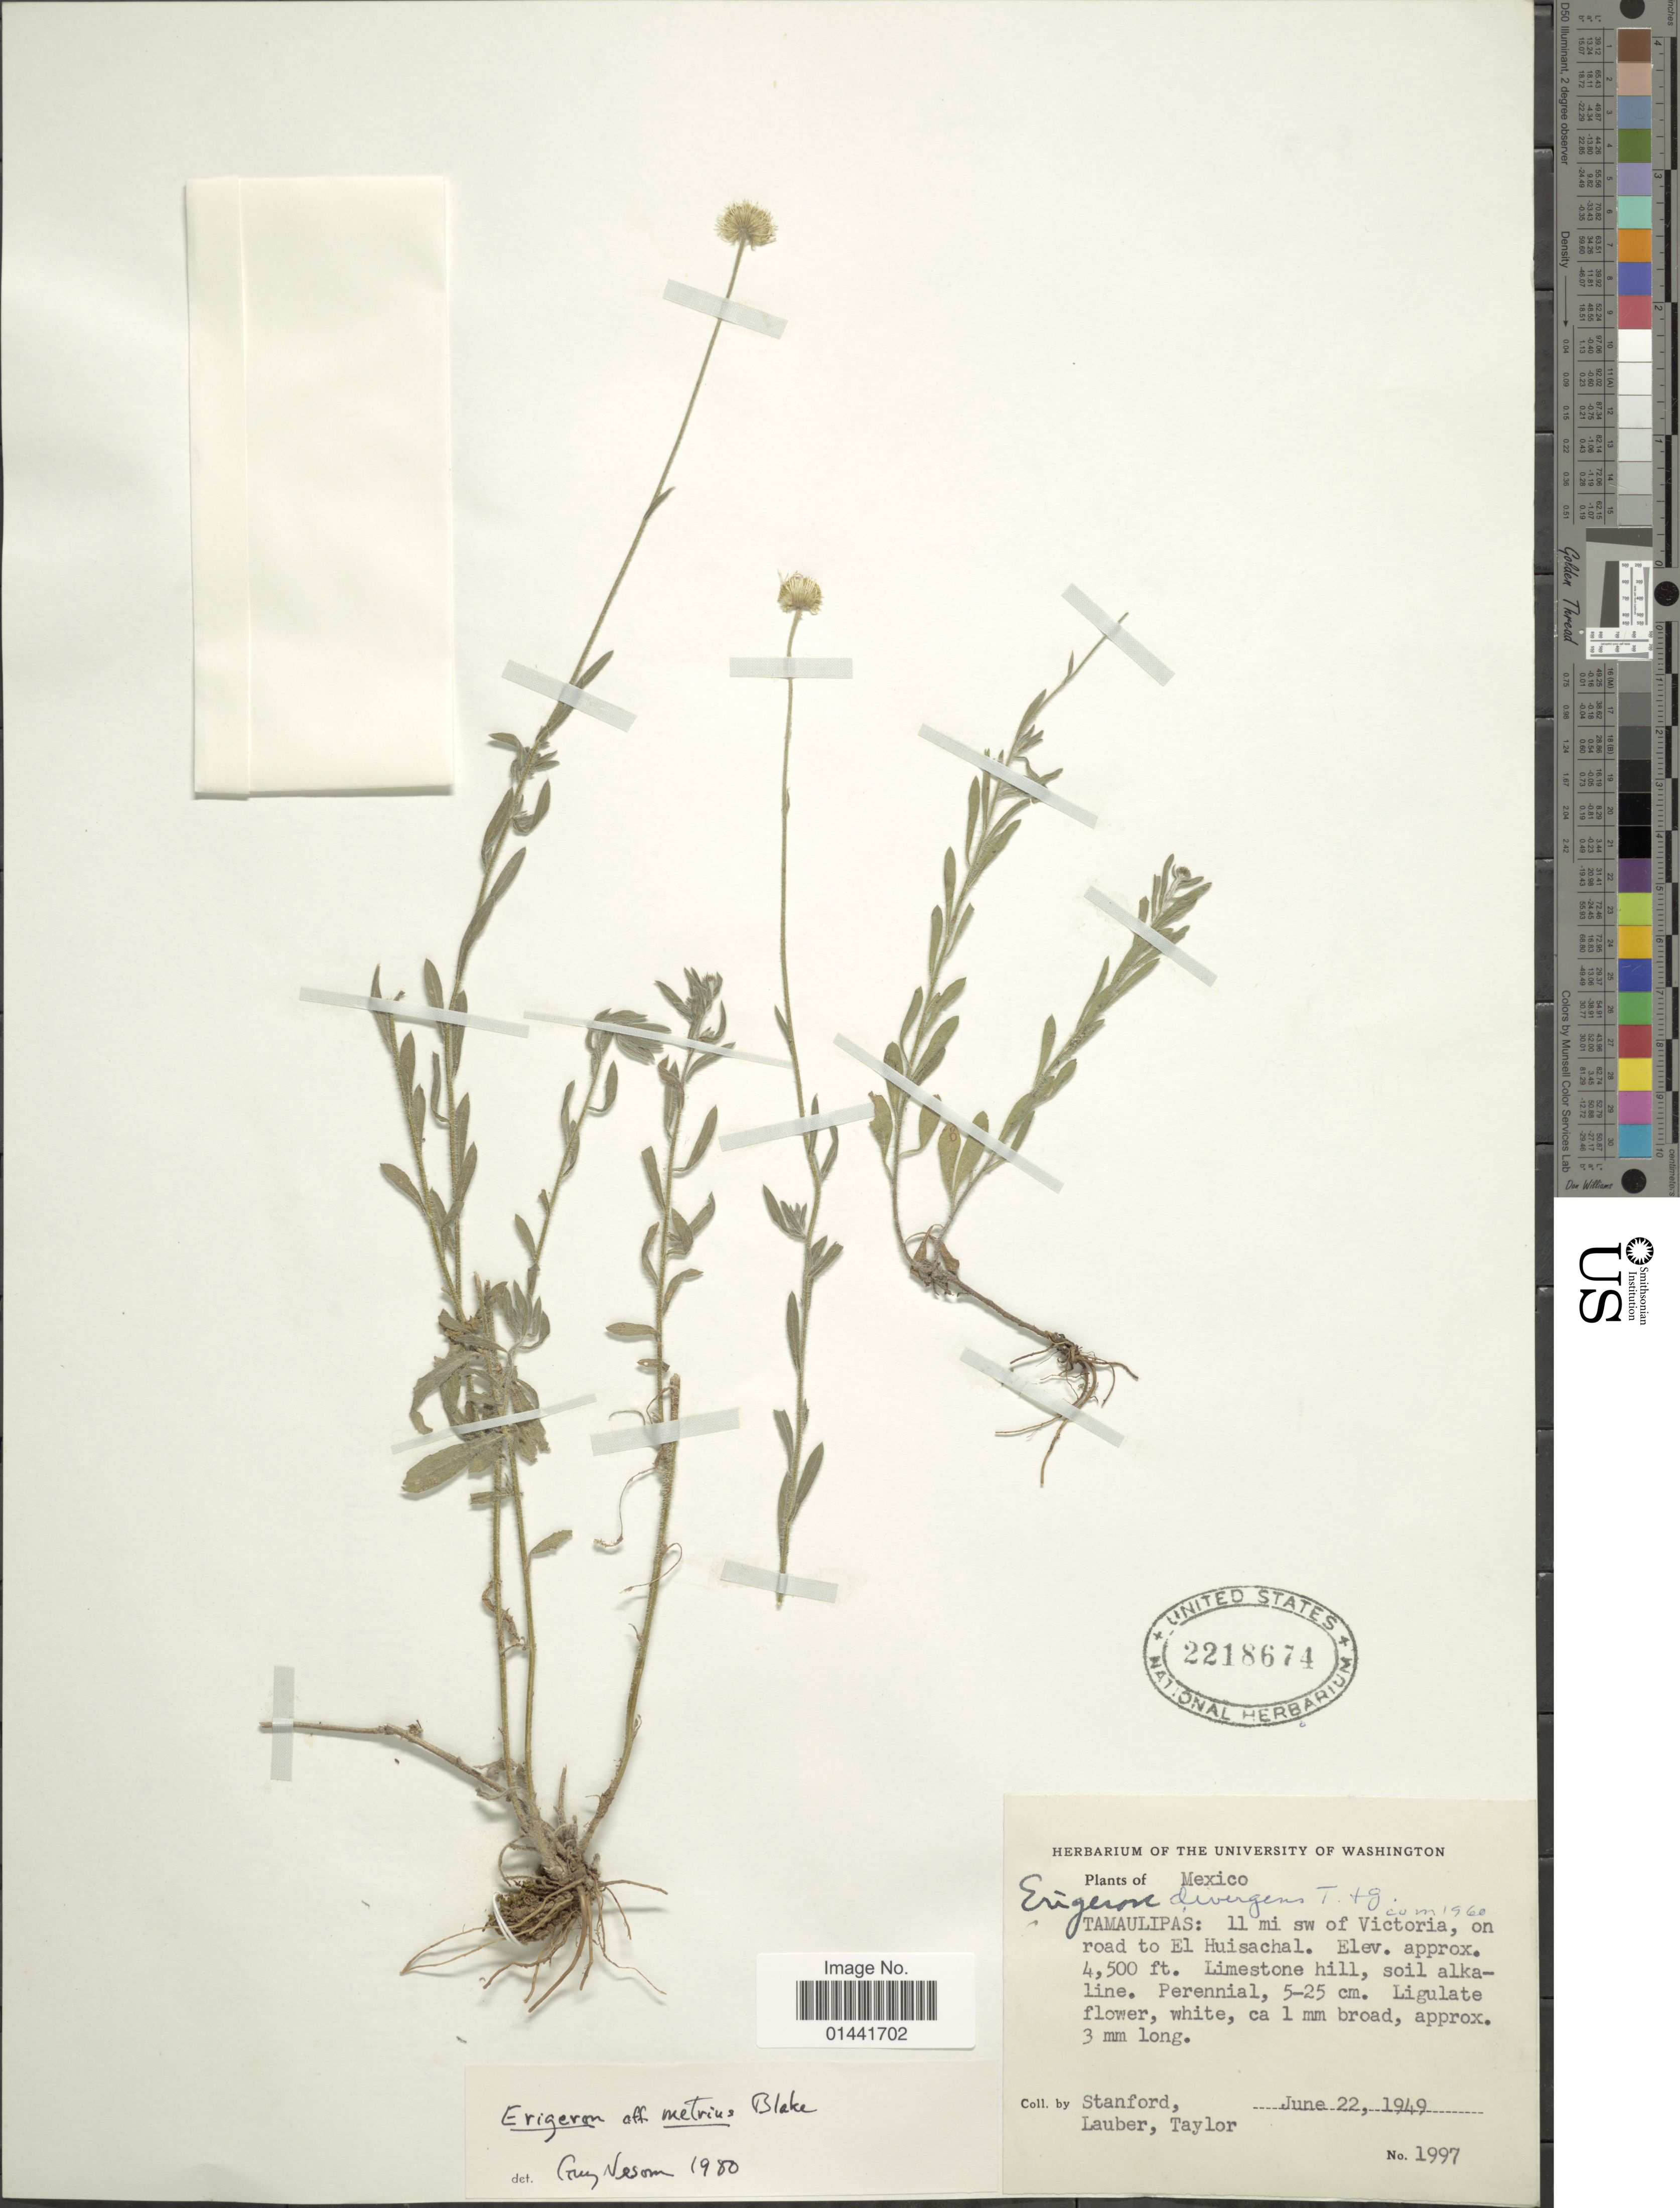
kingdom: Plantae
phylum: Tracheophyta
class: Magnoliopsida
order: Asterales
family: Asteraceae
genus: Erigeron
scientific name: Erigeron metrius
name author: S.F. Blake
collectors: -. Stanford, Lauber, -- & -- Taylor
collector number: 1997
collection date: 1949-06-22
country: Mexico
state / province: Tamaulipas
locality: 11 mi sw of Victoria, on road to El Huisachal, Limestone hill, soil alkaline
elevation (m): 1372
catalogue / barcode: US 2218674